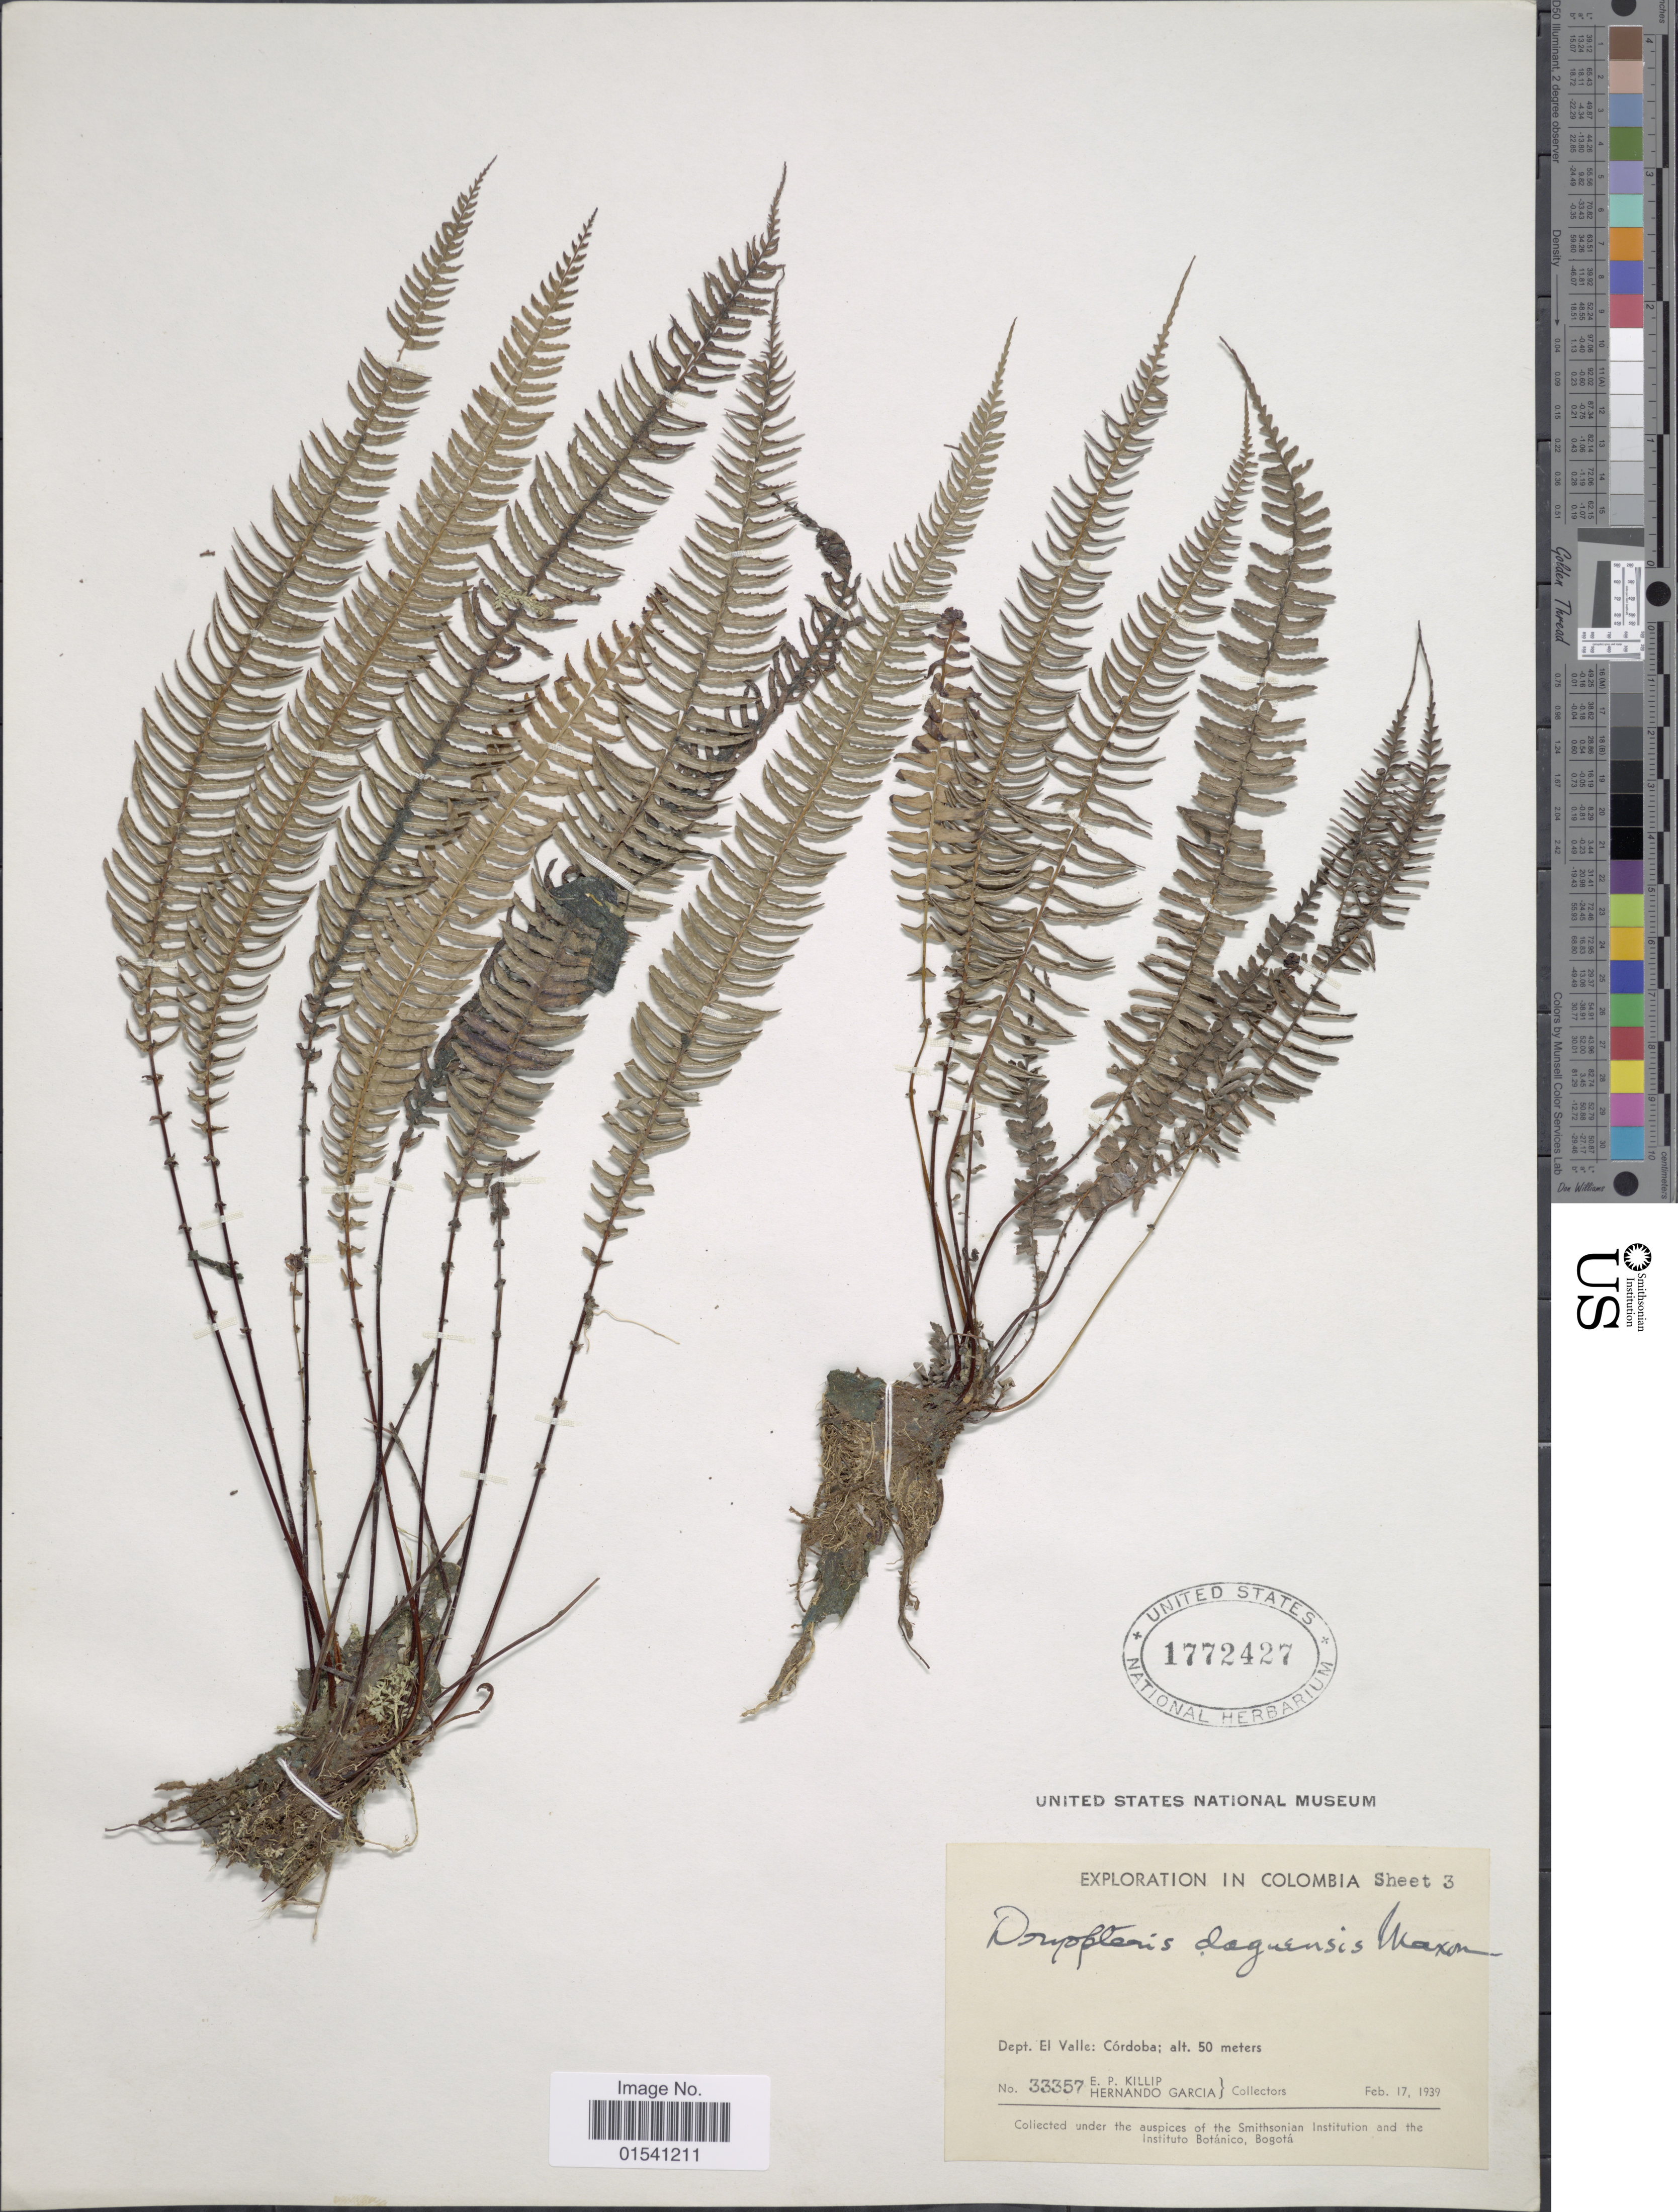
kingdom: Plantae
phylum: Tracheophyta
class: Polypodiopsida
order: Polypodiales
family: Thelypteridaceae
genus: Amauropelta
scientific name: Amauropelta sp.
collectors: E. P. Killip & H. Garcia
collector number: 33357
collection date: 1939-02-17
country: Colombia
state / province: Valle del Cauca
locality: Dept. El Valle: Córdoba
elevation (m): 50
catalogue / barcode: US 1772427